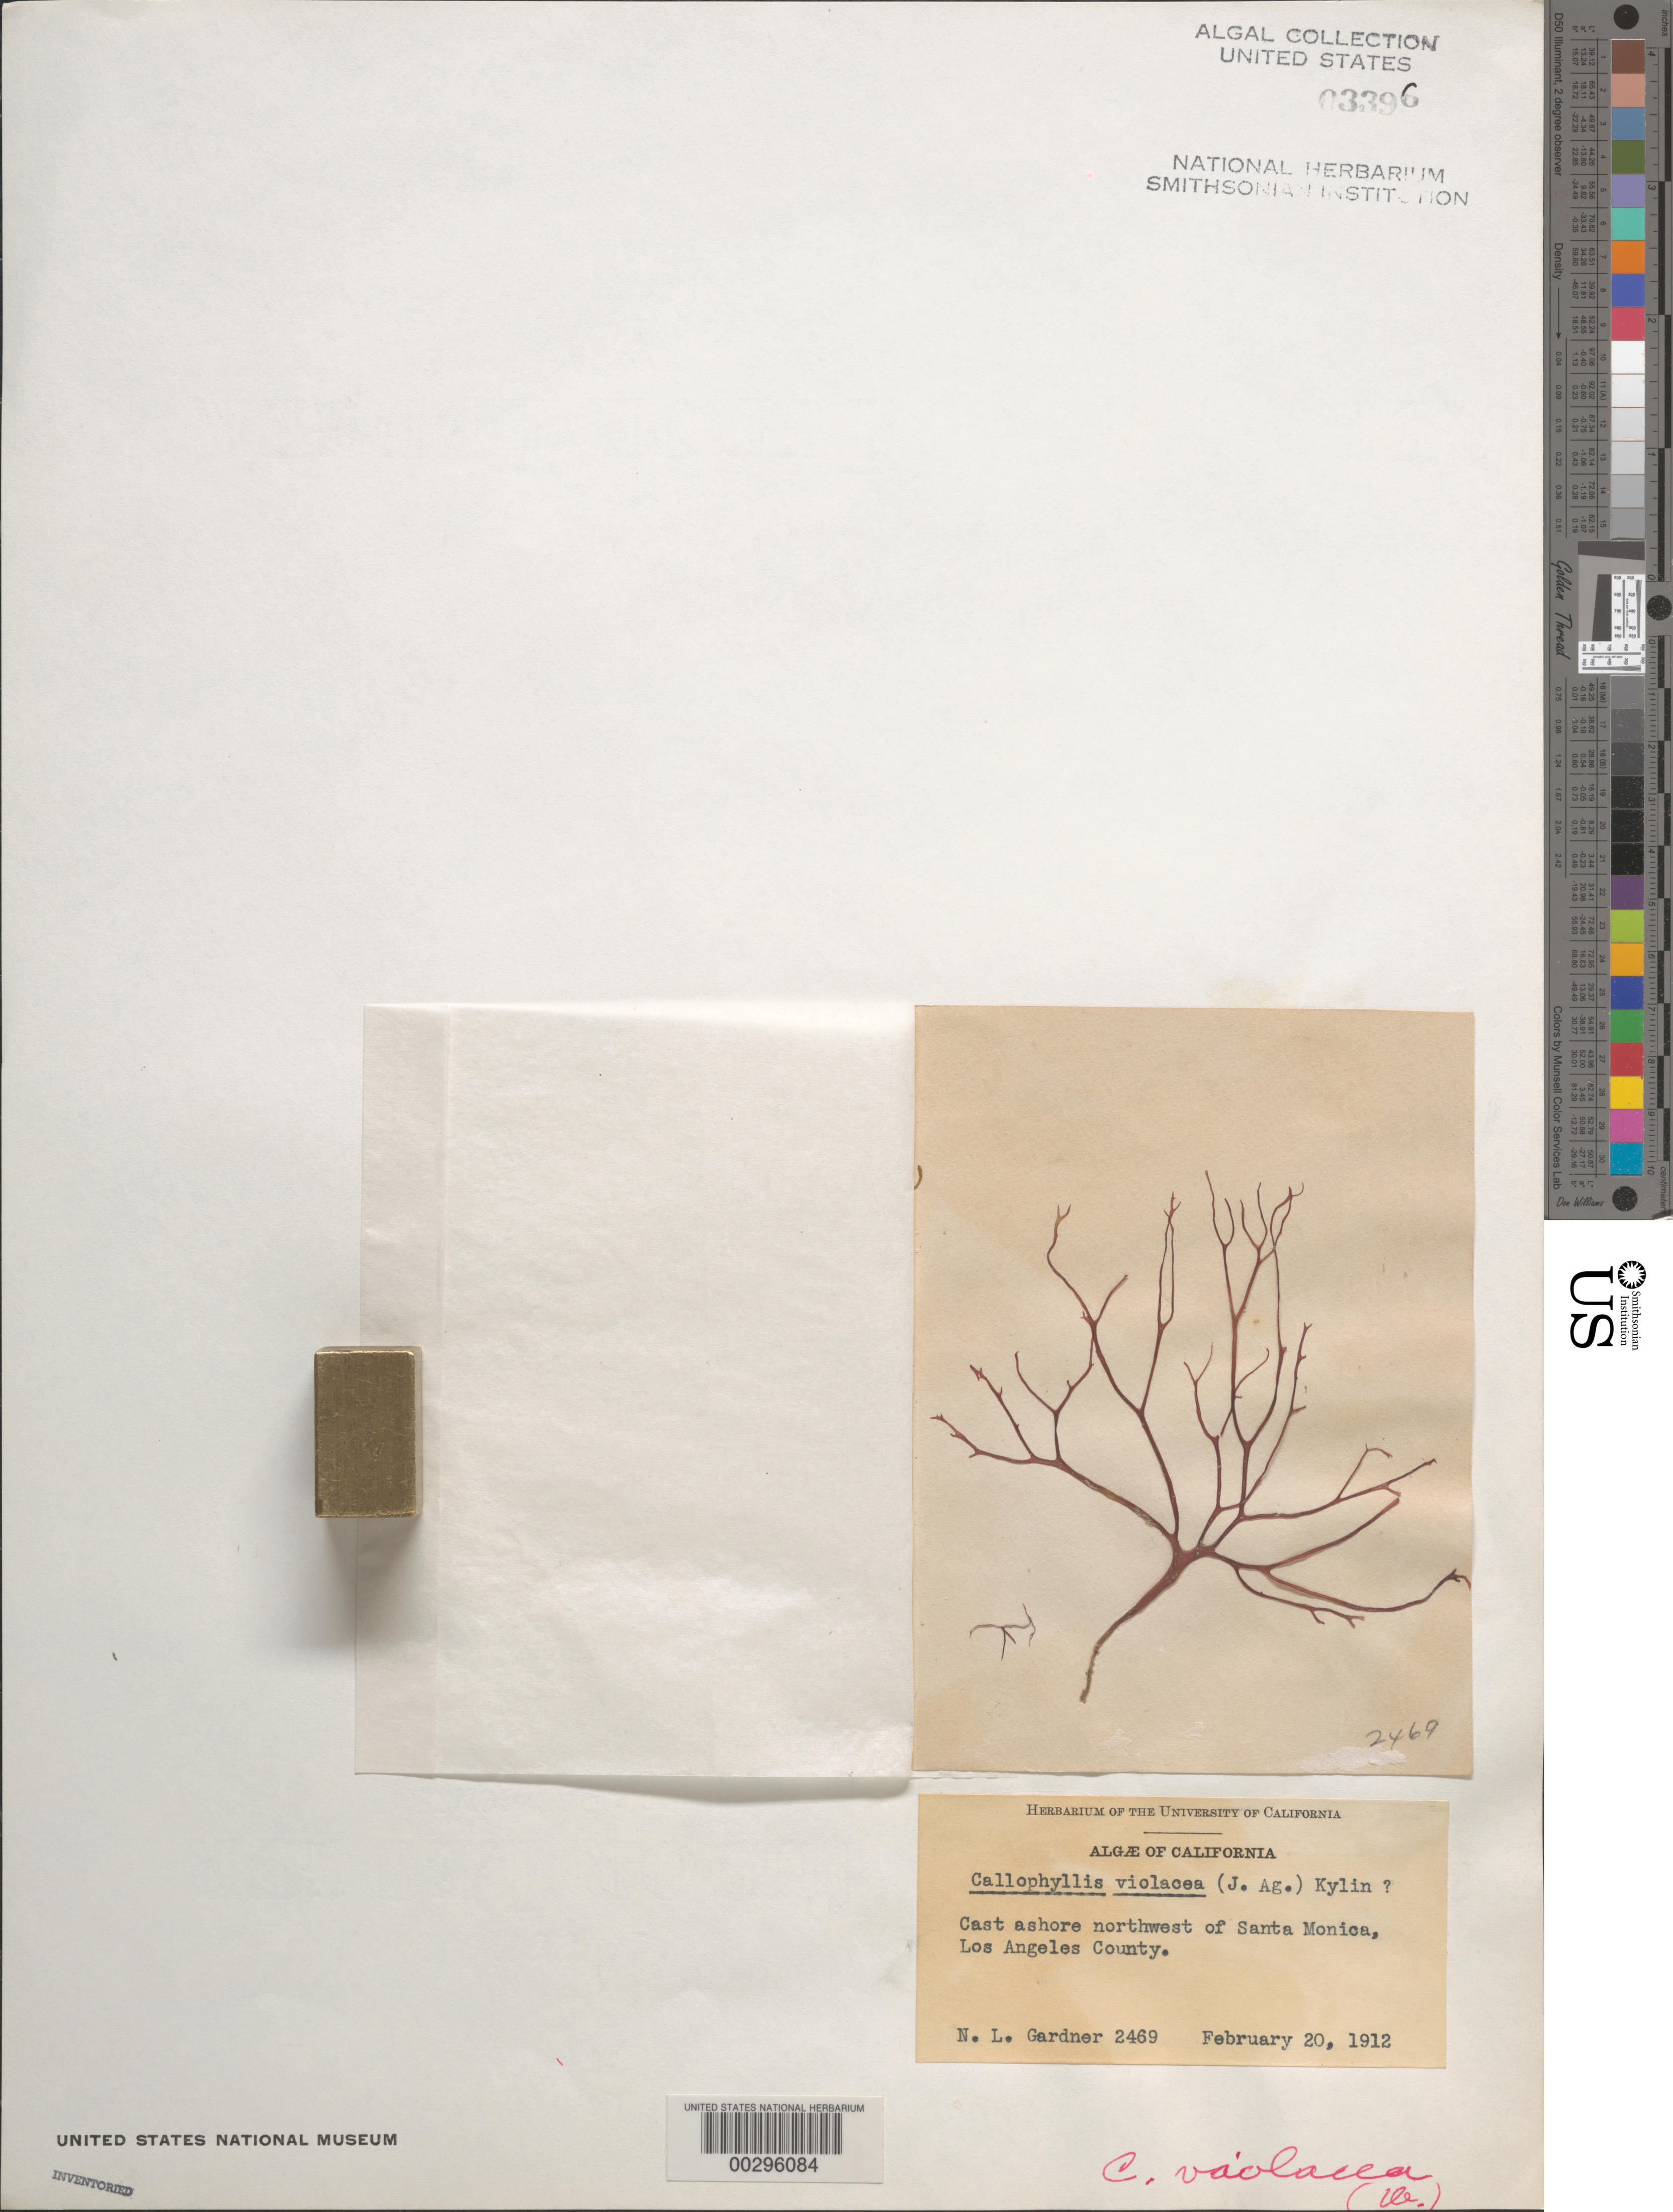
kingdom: Plantae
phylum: Rhodophyta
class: Florideophyceae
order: Gigartinales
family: Kallymeniaceae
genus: Callophyllis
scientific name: Callophyllis violacea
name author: J. Agardh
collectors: N. Gardner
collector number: NLG 2469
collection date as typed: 20 Feb 1912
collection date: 1912-02-20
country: United States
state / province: California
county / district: Los Angeles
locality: Northwest of Santa Monica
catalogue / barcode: US 3396